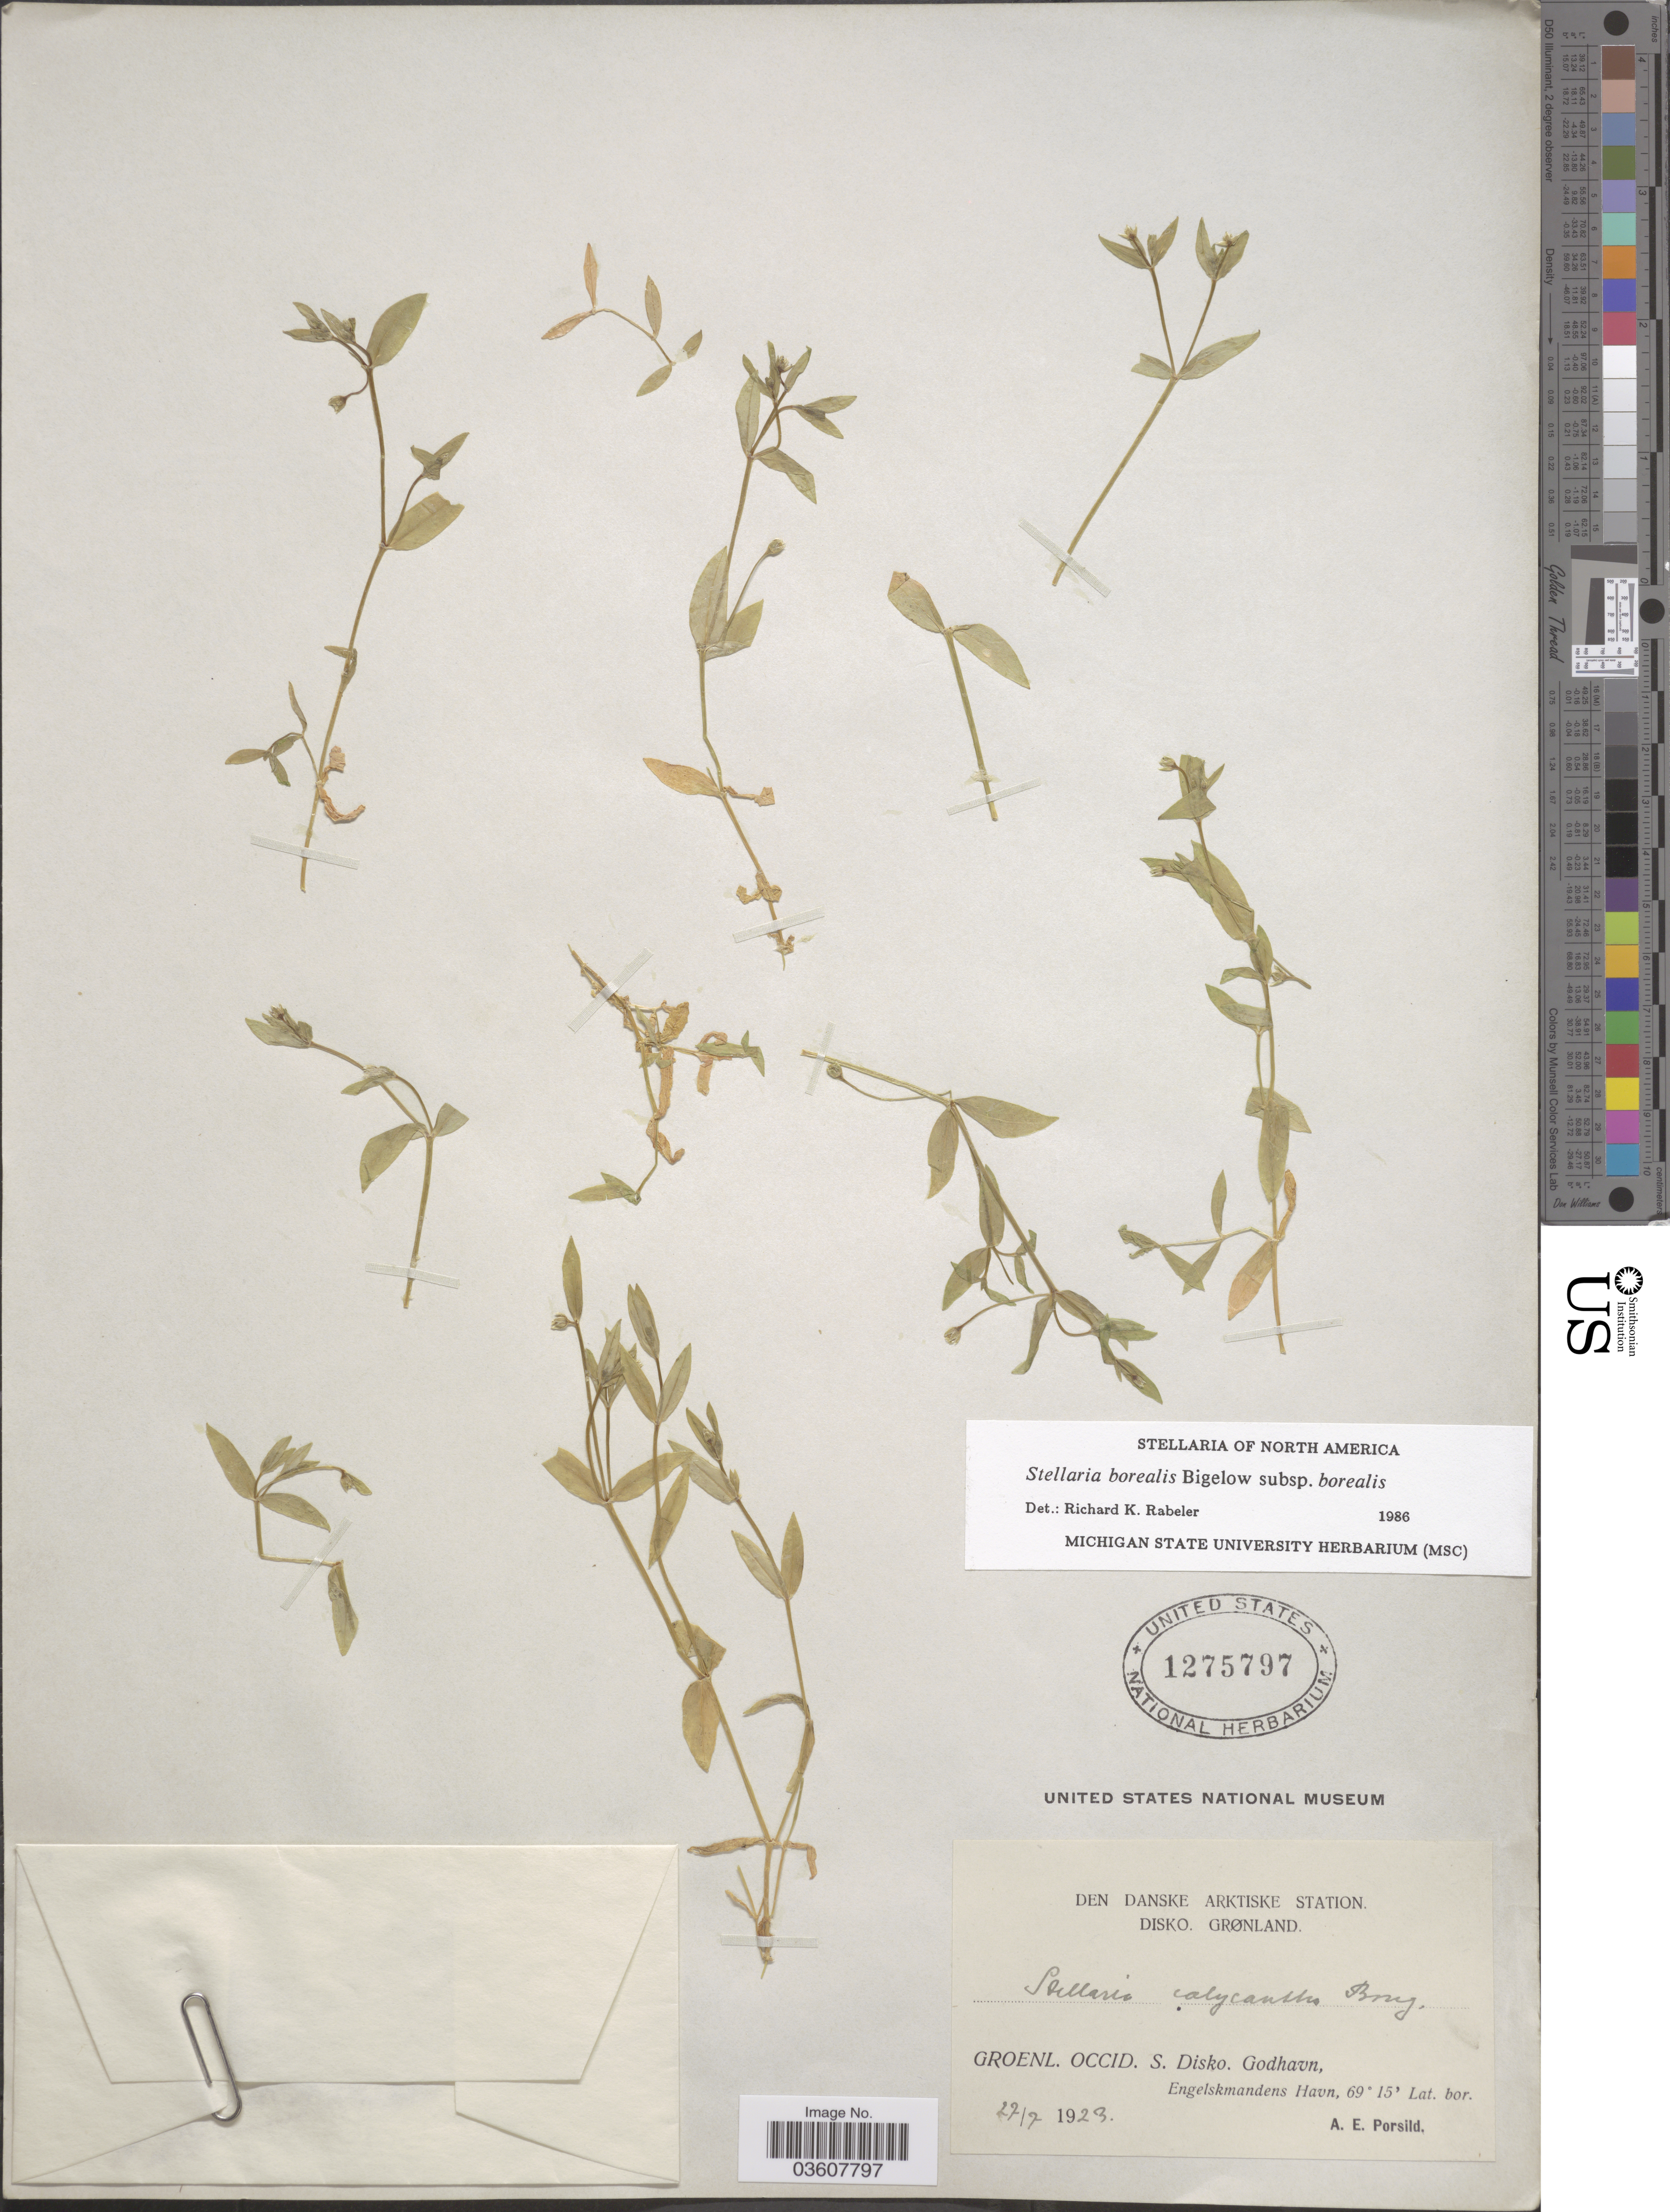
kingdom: Plantae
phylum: Tracheophyta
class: Magnoliopsida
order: Caryophyllales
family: Caryophyllaceae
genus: Stellaria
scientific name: Stellaria borealis subsp. borealis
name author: Bigelow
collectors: A. E. Porsild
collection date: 1923-07-27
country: Greenland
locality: Den Danske Arktiske Station. Disko. Grønland. Groenl. Occid. S. Disko. Godhavn, Engelskmandens Havn.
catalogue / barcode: US 1275797